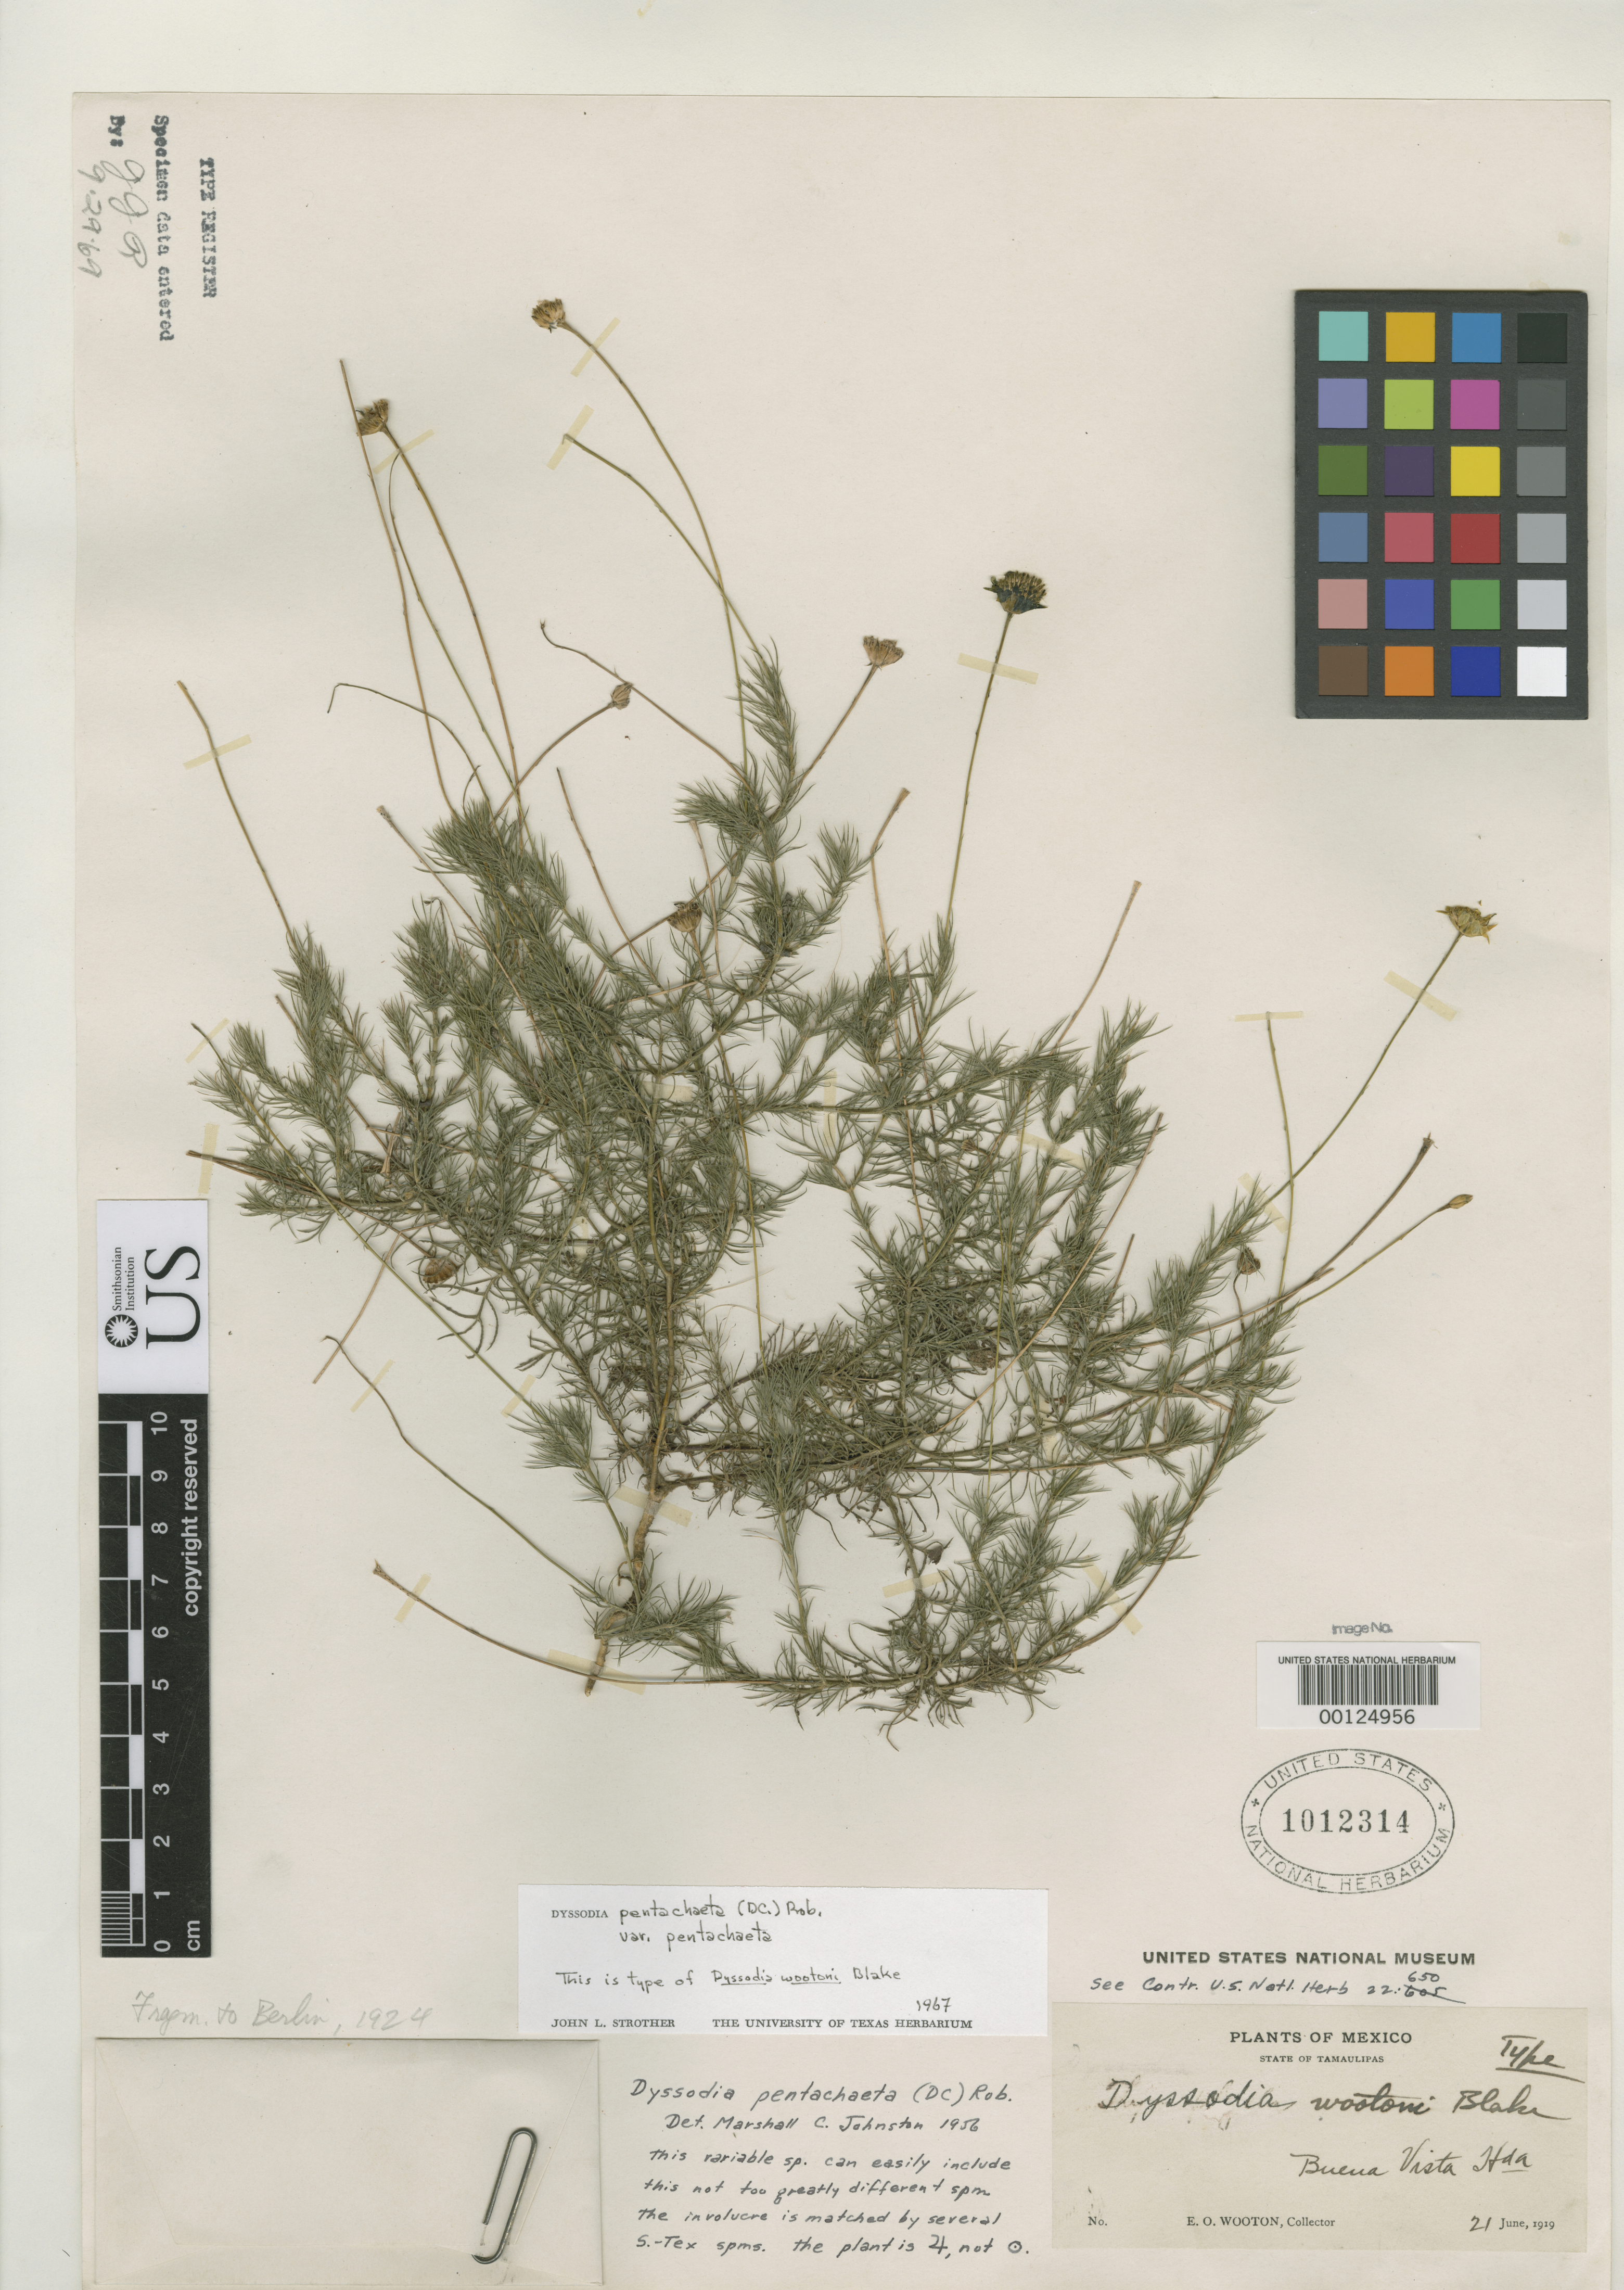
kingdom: Plantae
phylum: Tracheophyta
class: Magnoliopsida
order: Asterales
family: Asteraceae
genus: Dyssodia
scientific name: Dyssodia wootoni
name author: S.F. Blake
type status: Holotype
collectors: E. O. Wooton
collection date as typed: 21 Jun 1919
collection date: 1919-06-21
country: Mexico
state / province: Tamaulipas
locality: Ca. 20 mi E of Abasolo.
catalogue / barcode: US 1012314